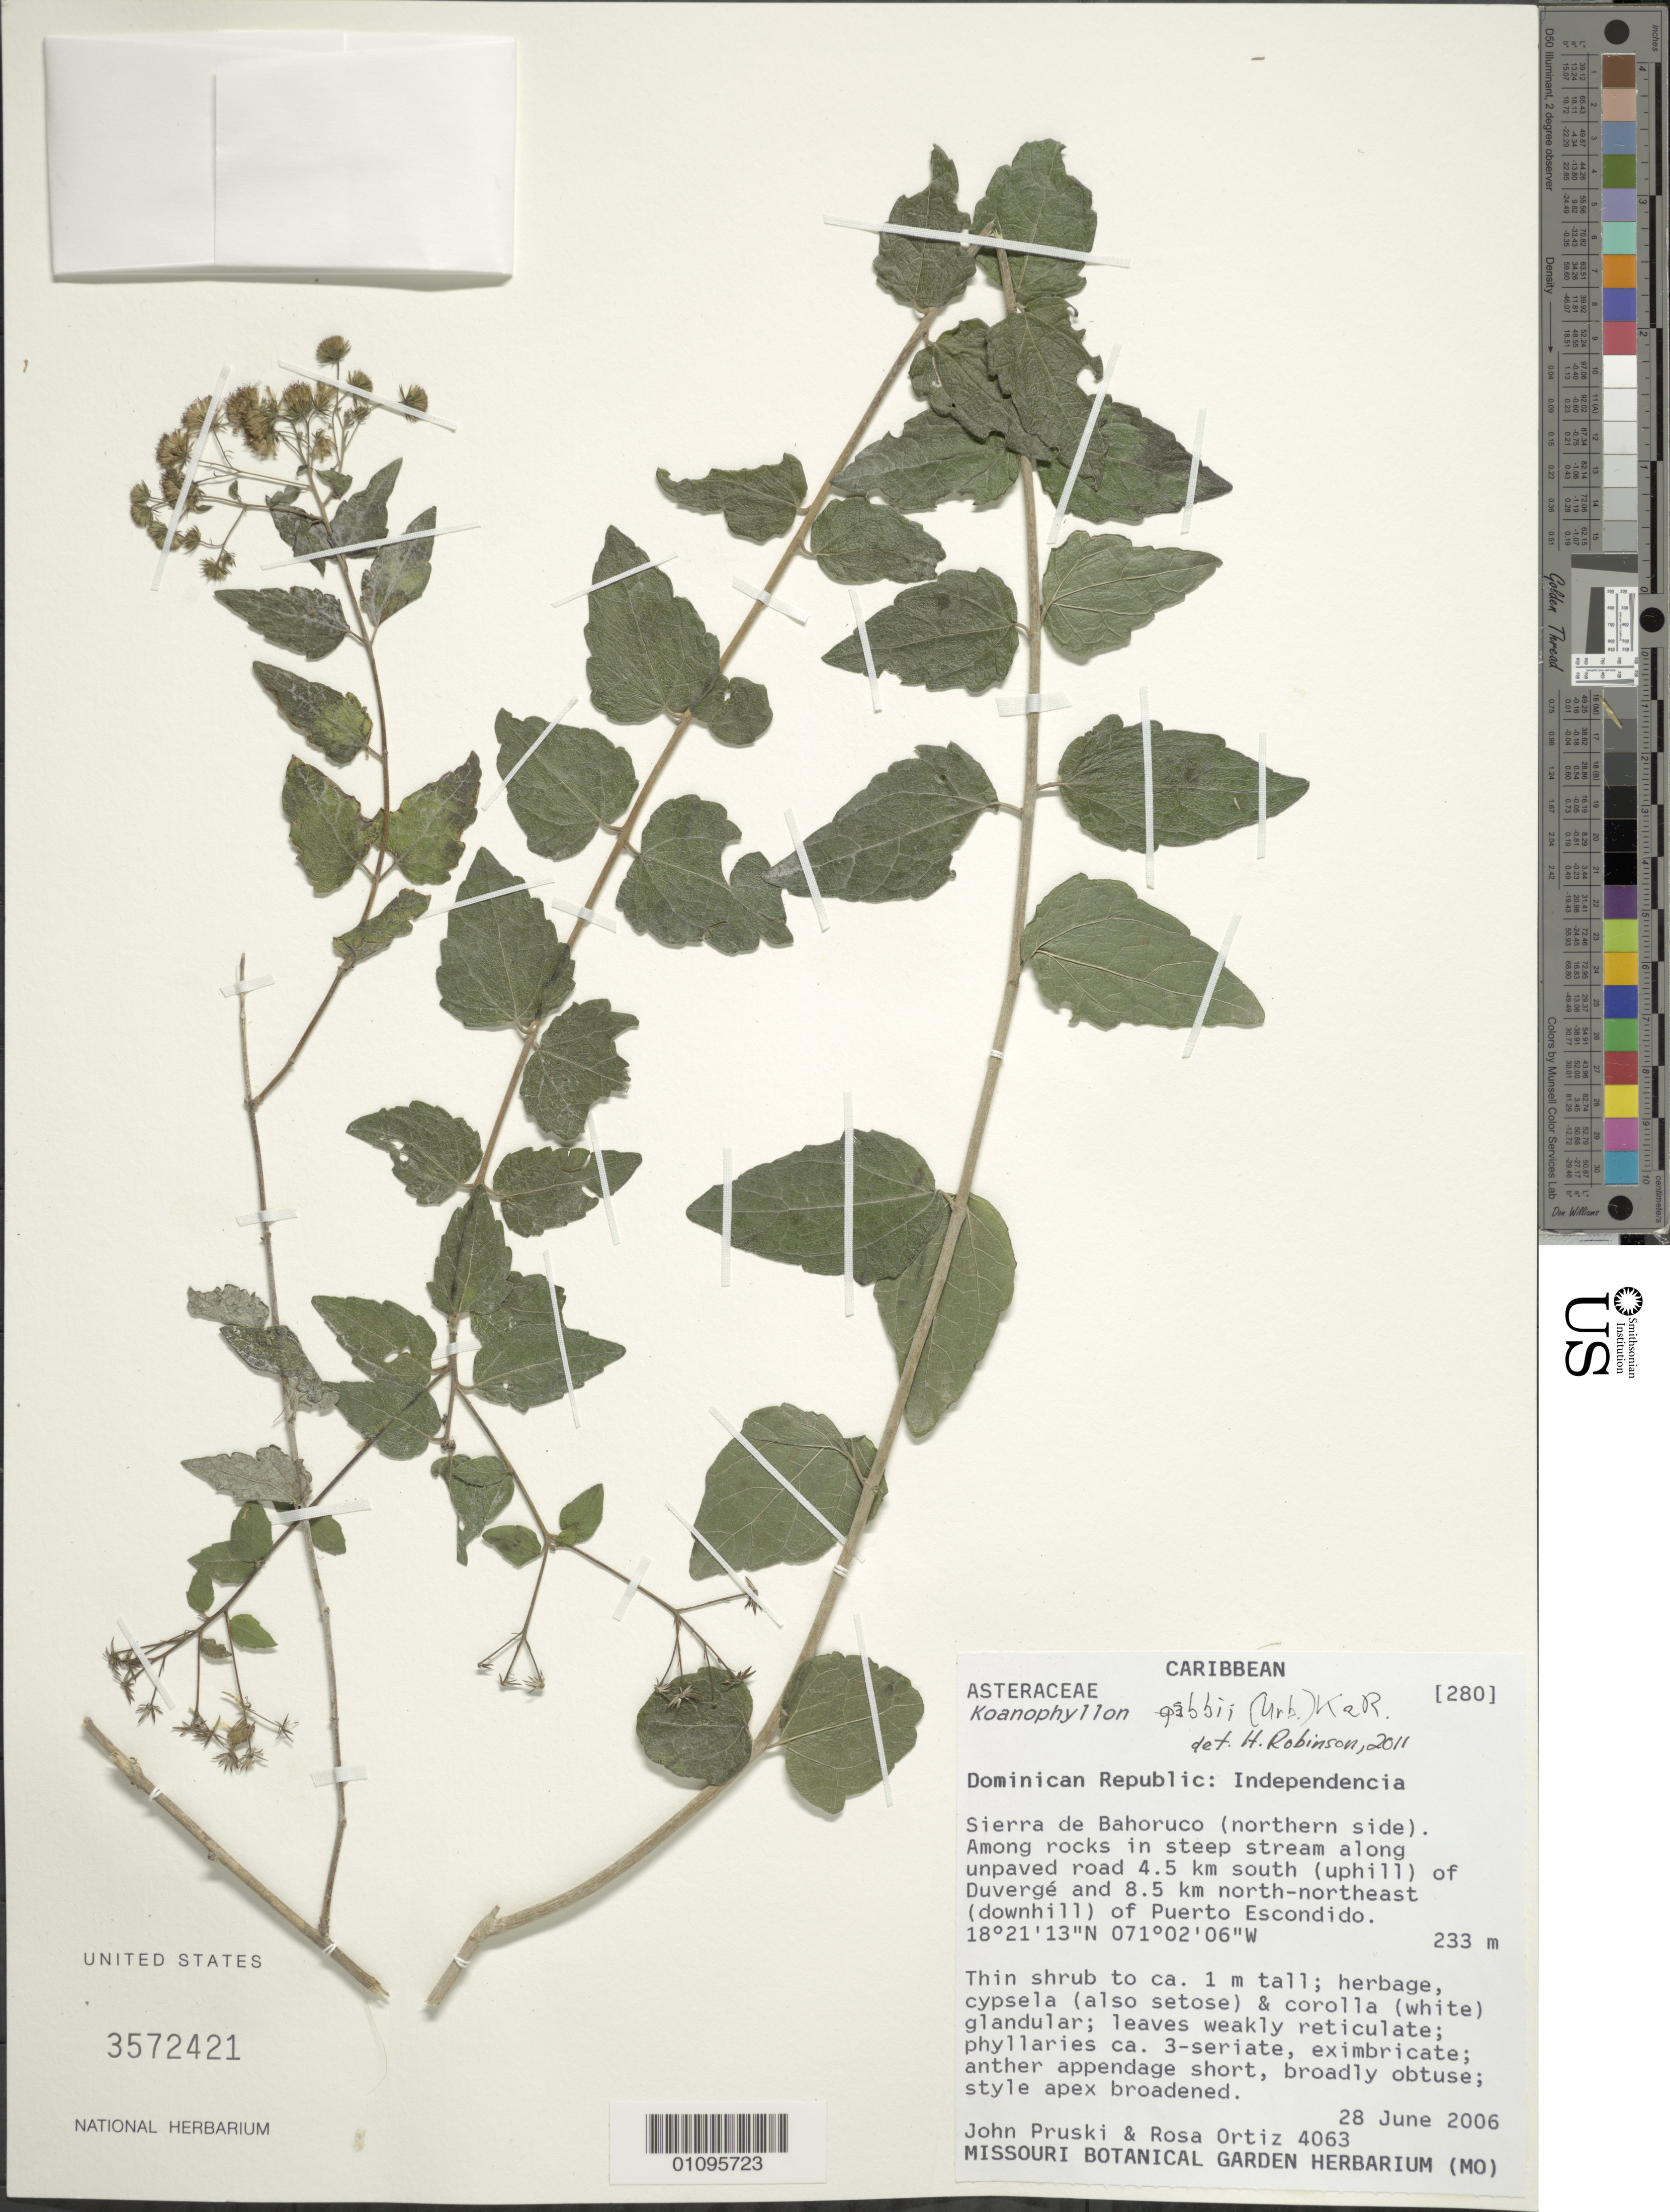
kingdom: Plantae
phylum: Tracheophyta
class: Magnoliopsida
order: Asterales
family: Asteraceae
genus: Koanophyllon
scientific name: Koanophyllon gabbii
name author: (Urb.) R.M. King & H. Rob.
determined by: Robinson, Harold E., (US)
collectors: J. F. Pruski & R. del C. Ortiz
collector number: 4063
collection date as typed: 28 Jun 2006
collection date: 2006-06-28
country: Dominican Republic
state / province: Independencia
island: Hispaniola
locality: Sierra de Bahoruco (northern side), unpaved road 4.5 km S of Duvergé and 8.5 km NNE of Puerto Escondido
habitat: Among rocks in steep stream along unpaved road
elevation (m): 233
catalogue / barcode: US 3572421